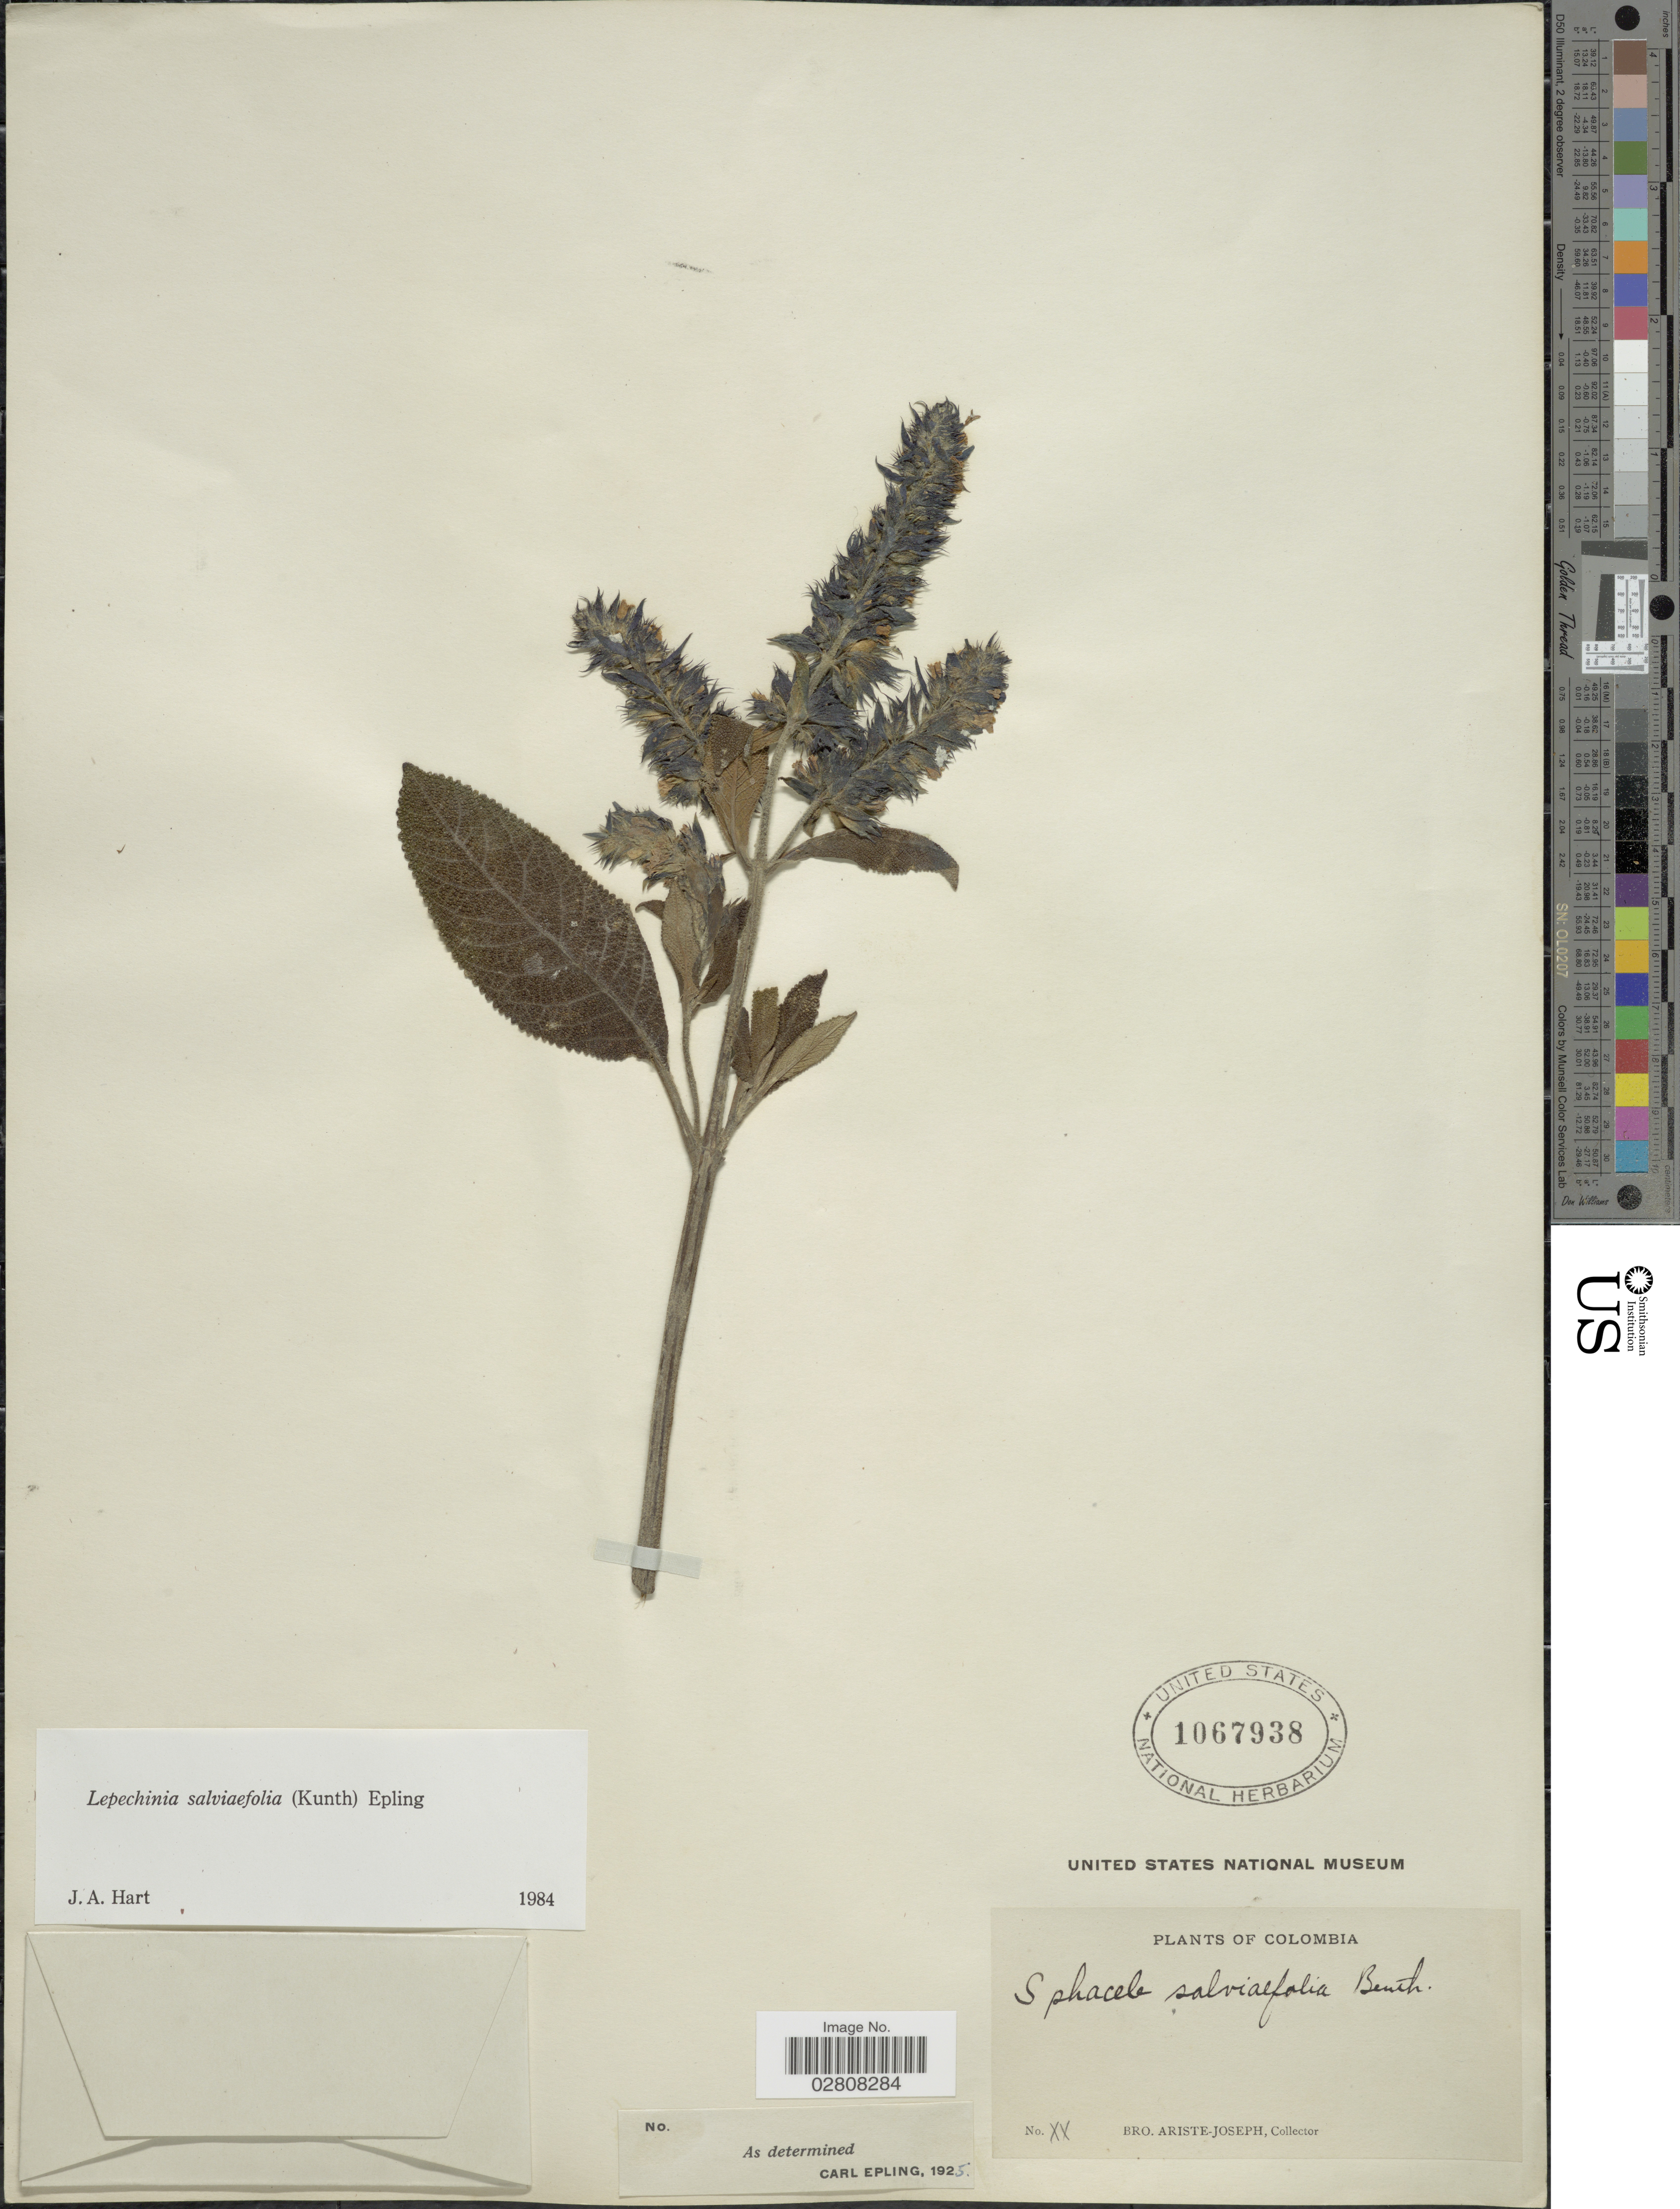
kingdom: Plantae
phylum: Tracheophyta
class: Magnoliopsida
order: Lamiales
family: Lamiaceae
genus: Lepechinia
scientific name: Lepechinia salviifolia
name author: (Kunth) Epling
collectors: Bro. Ariste-Joseph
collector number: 20*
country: Colombia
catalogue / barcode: US 1067938